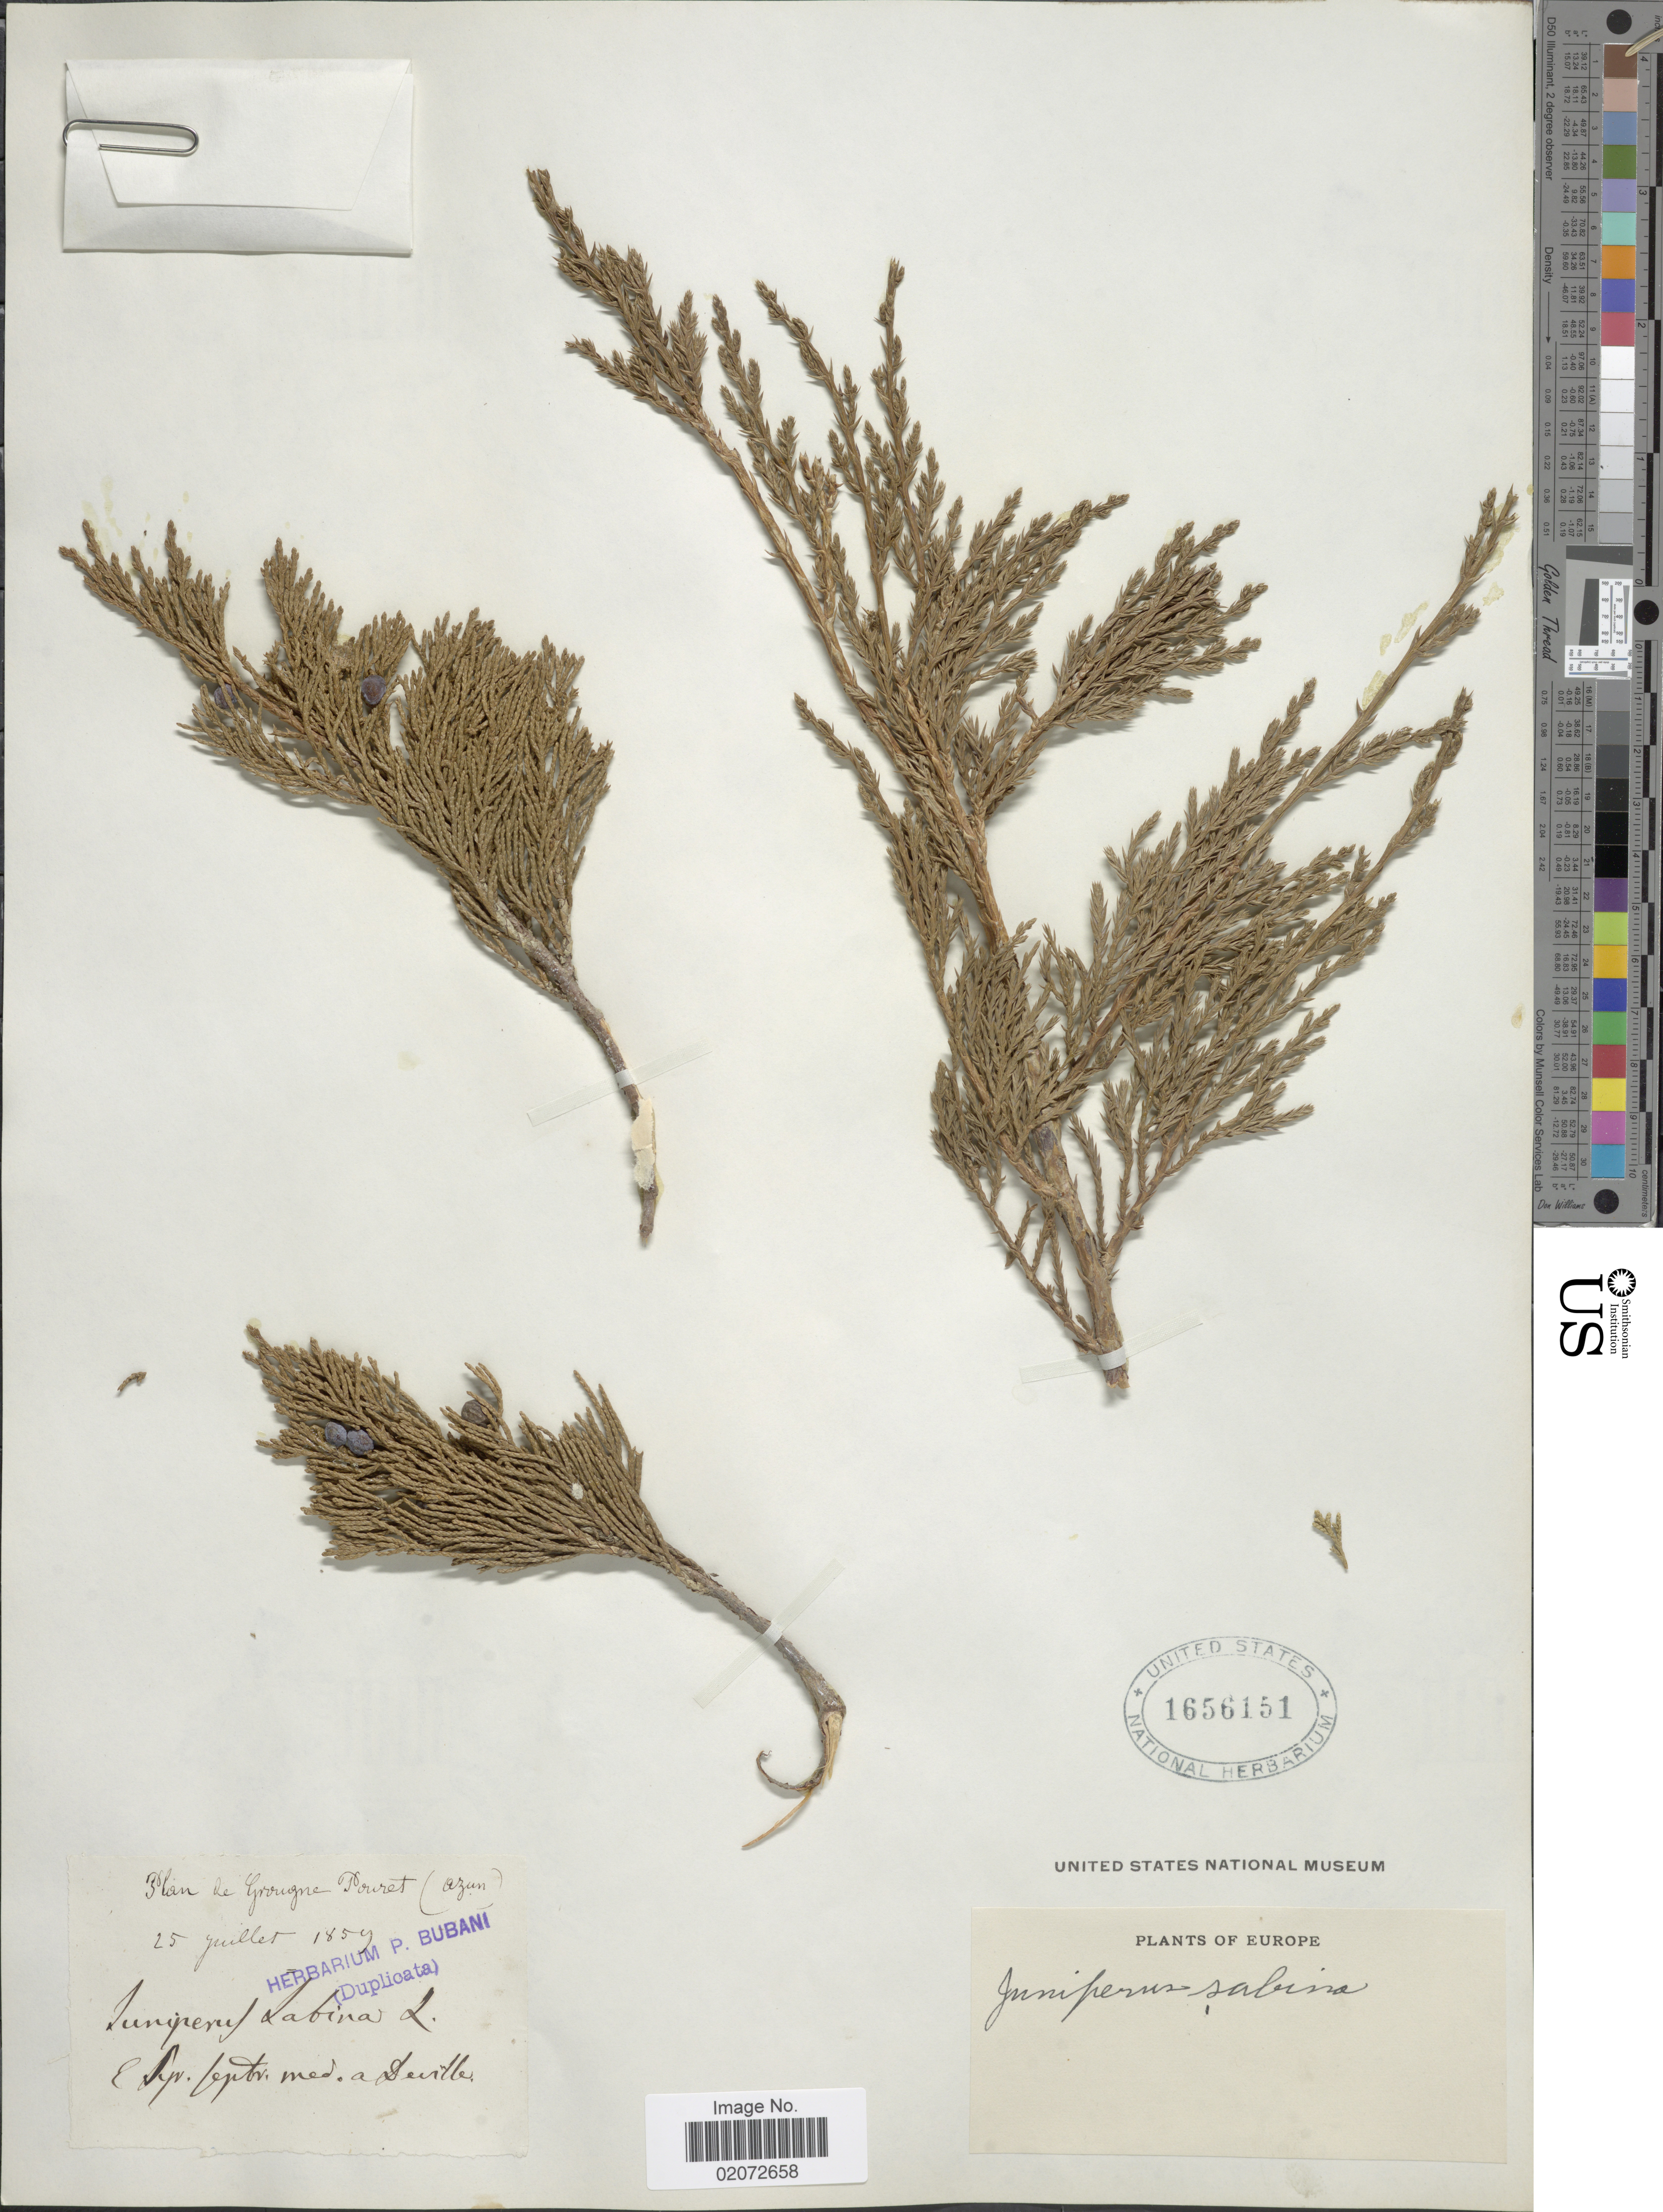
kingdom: Plantae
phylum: Tracheophyta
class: Pinopsida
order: Pinales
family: Cupressaceae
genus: Juniperus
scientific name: Juniperus sabina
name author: L.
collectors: ex herb. P. Bubani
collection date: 1859-07-25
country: France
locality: Grougne - Pouret (Azun) [illegible text] Europe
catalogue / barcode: US 1656151